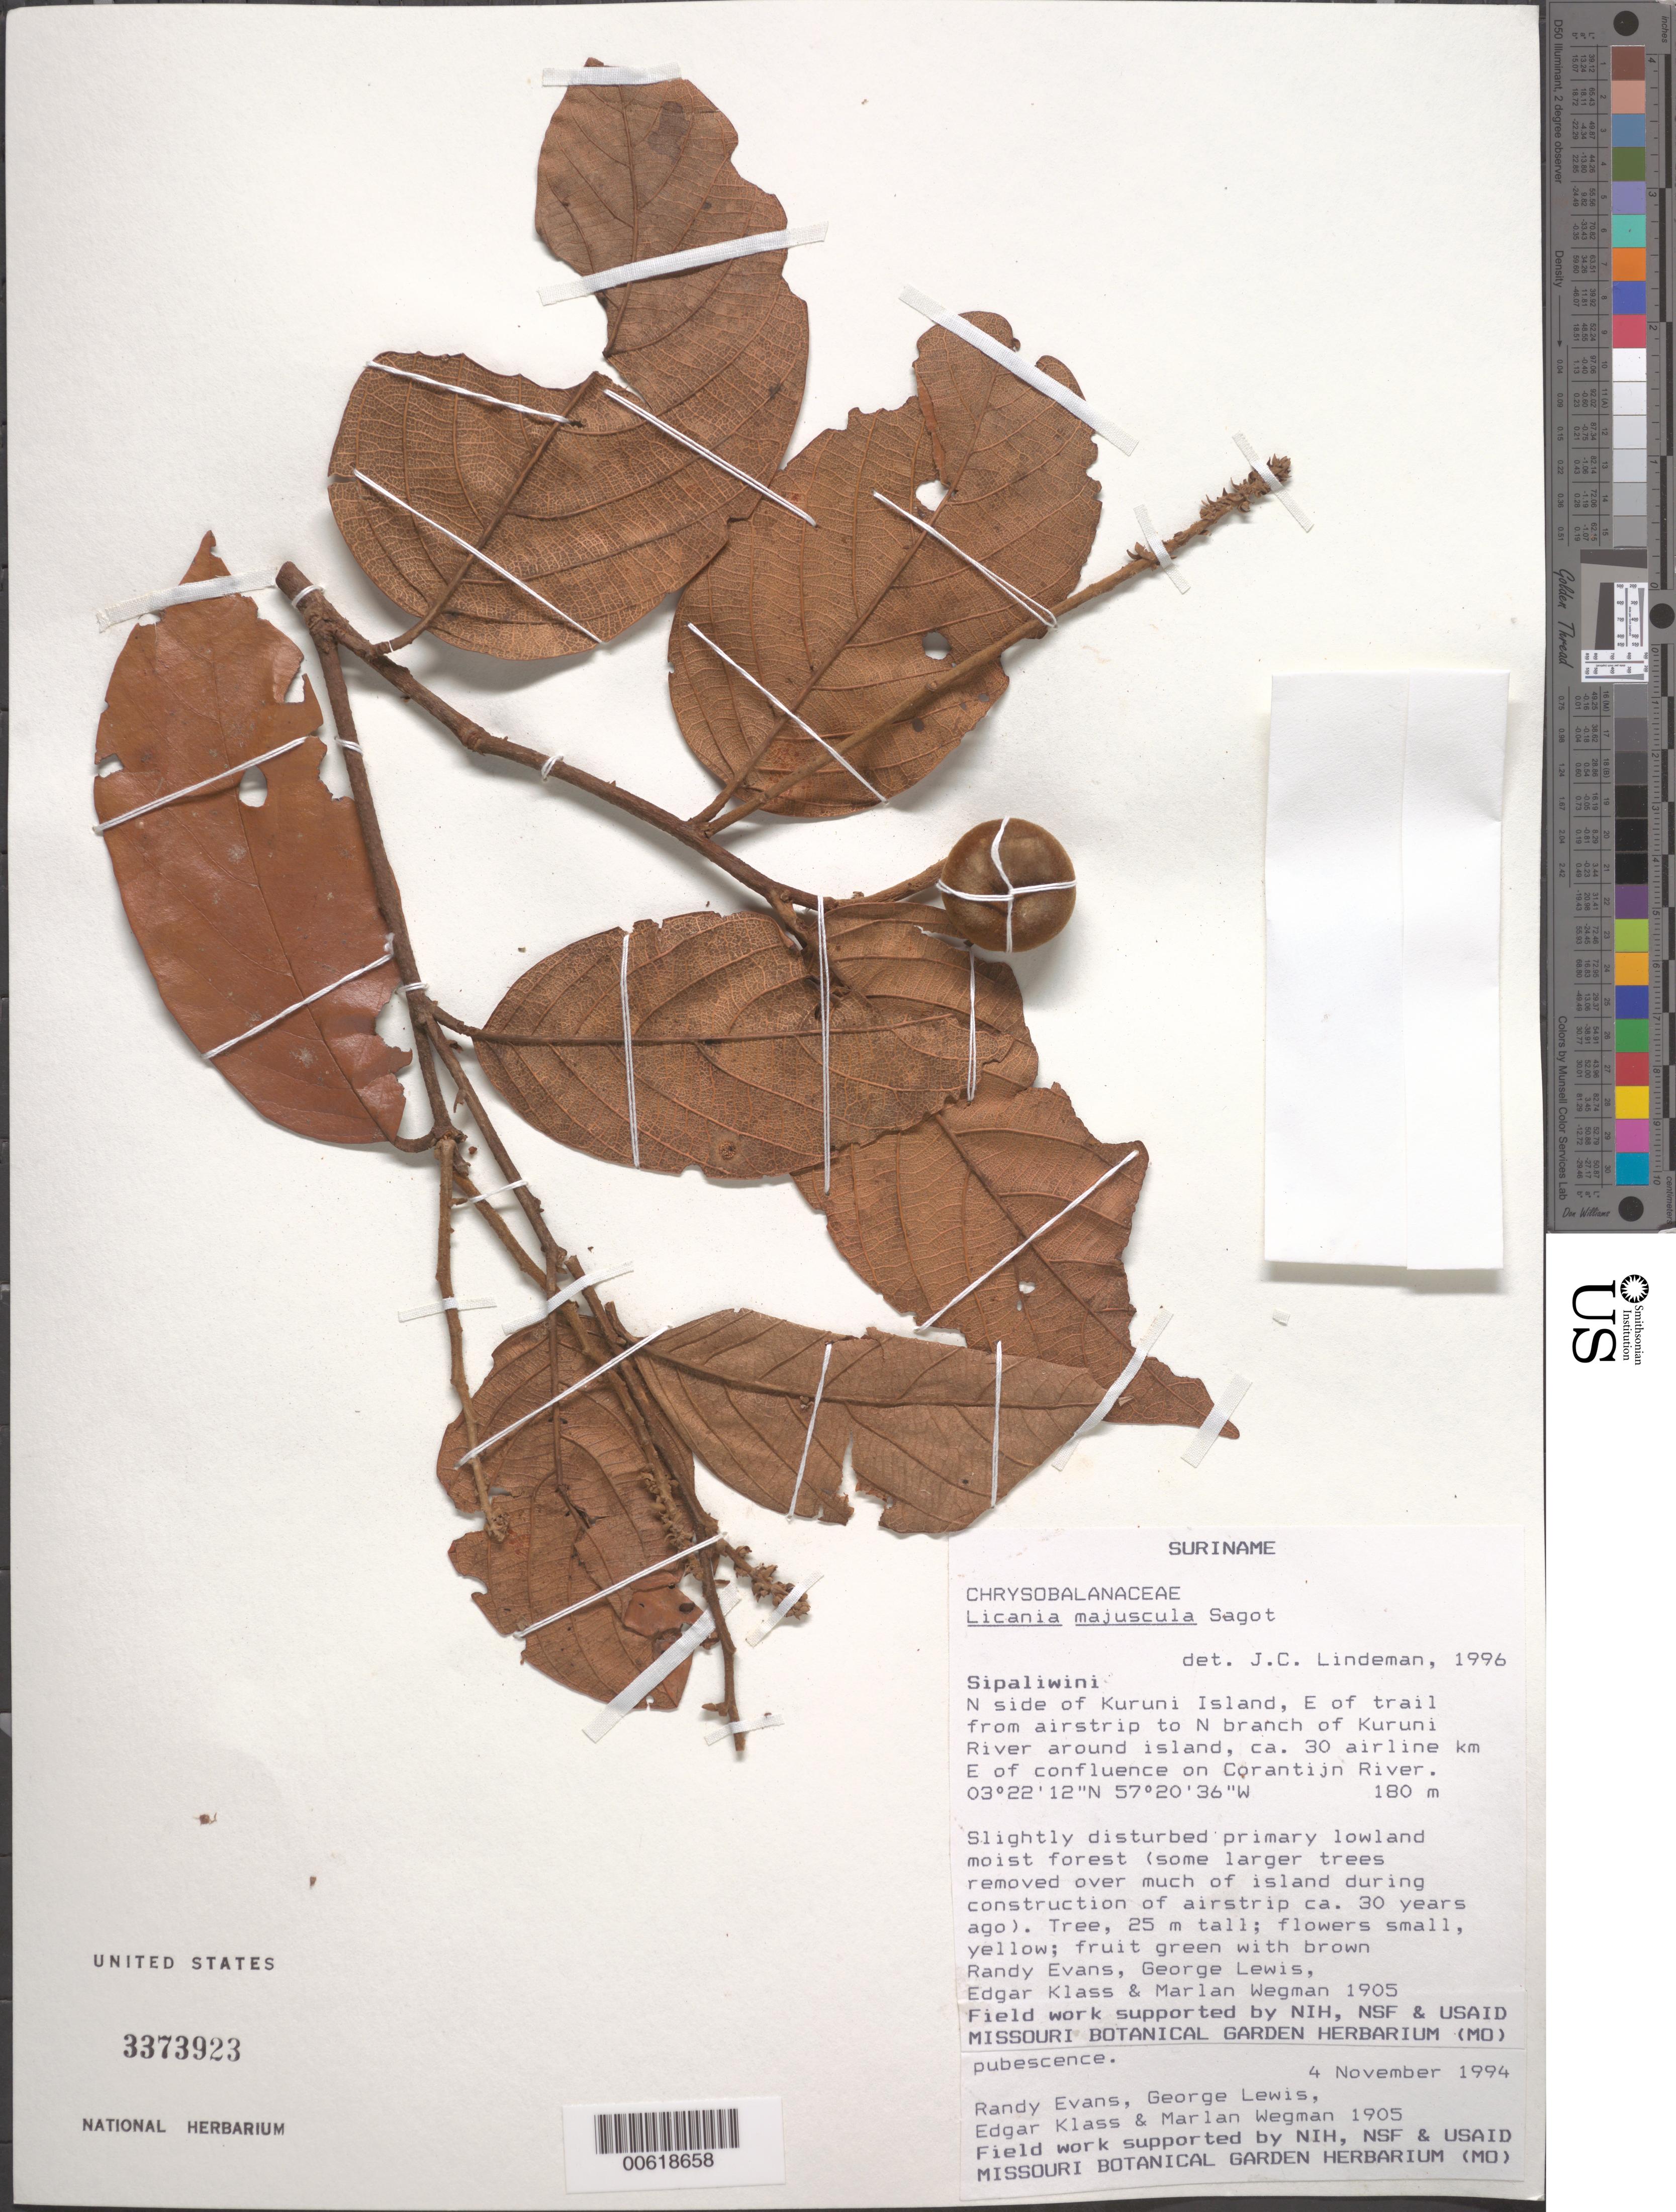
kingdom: Plantae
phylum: Tracheophyta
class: Magnoliopsida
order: Malpighiales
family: Chrysobalanaceae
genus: Licania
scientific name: Licania majuscula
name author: Sagot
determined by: Lindeman, J. C.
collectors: R. Evans, G. Lewis, E. Klass & M. Wegman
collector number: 1905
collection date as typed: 4-Nov-94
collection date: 1994-11-04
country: Suriname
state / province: Sipaliwini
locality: Kuruni Island, N side, E of trail from airstrip to N branch of Kuruni R., ca 30 airline km E of confluence on Corantijn R.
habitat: Slightly disturbed primary lowland moist forest (some larger trees removed over much of island during construction of airstrip ca. 30 years ago).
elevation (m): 180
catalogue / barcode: US 3373923